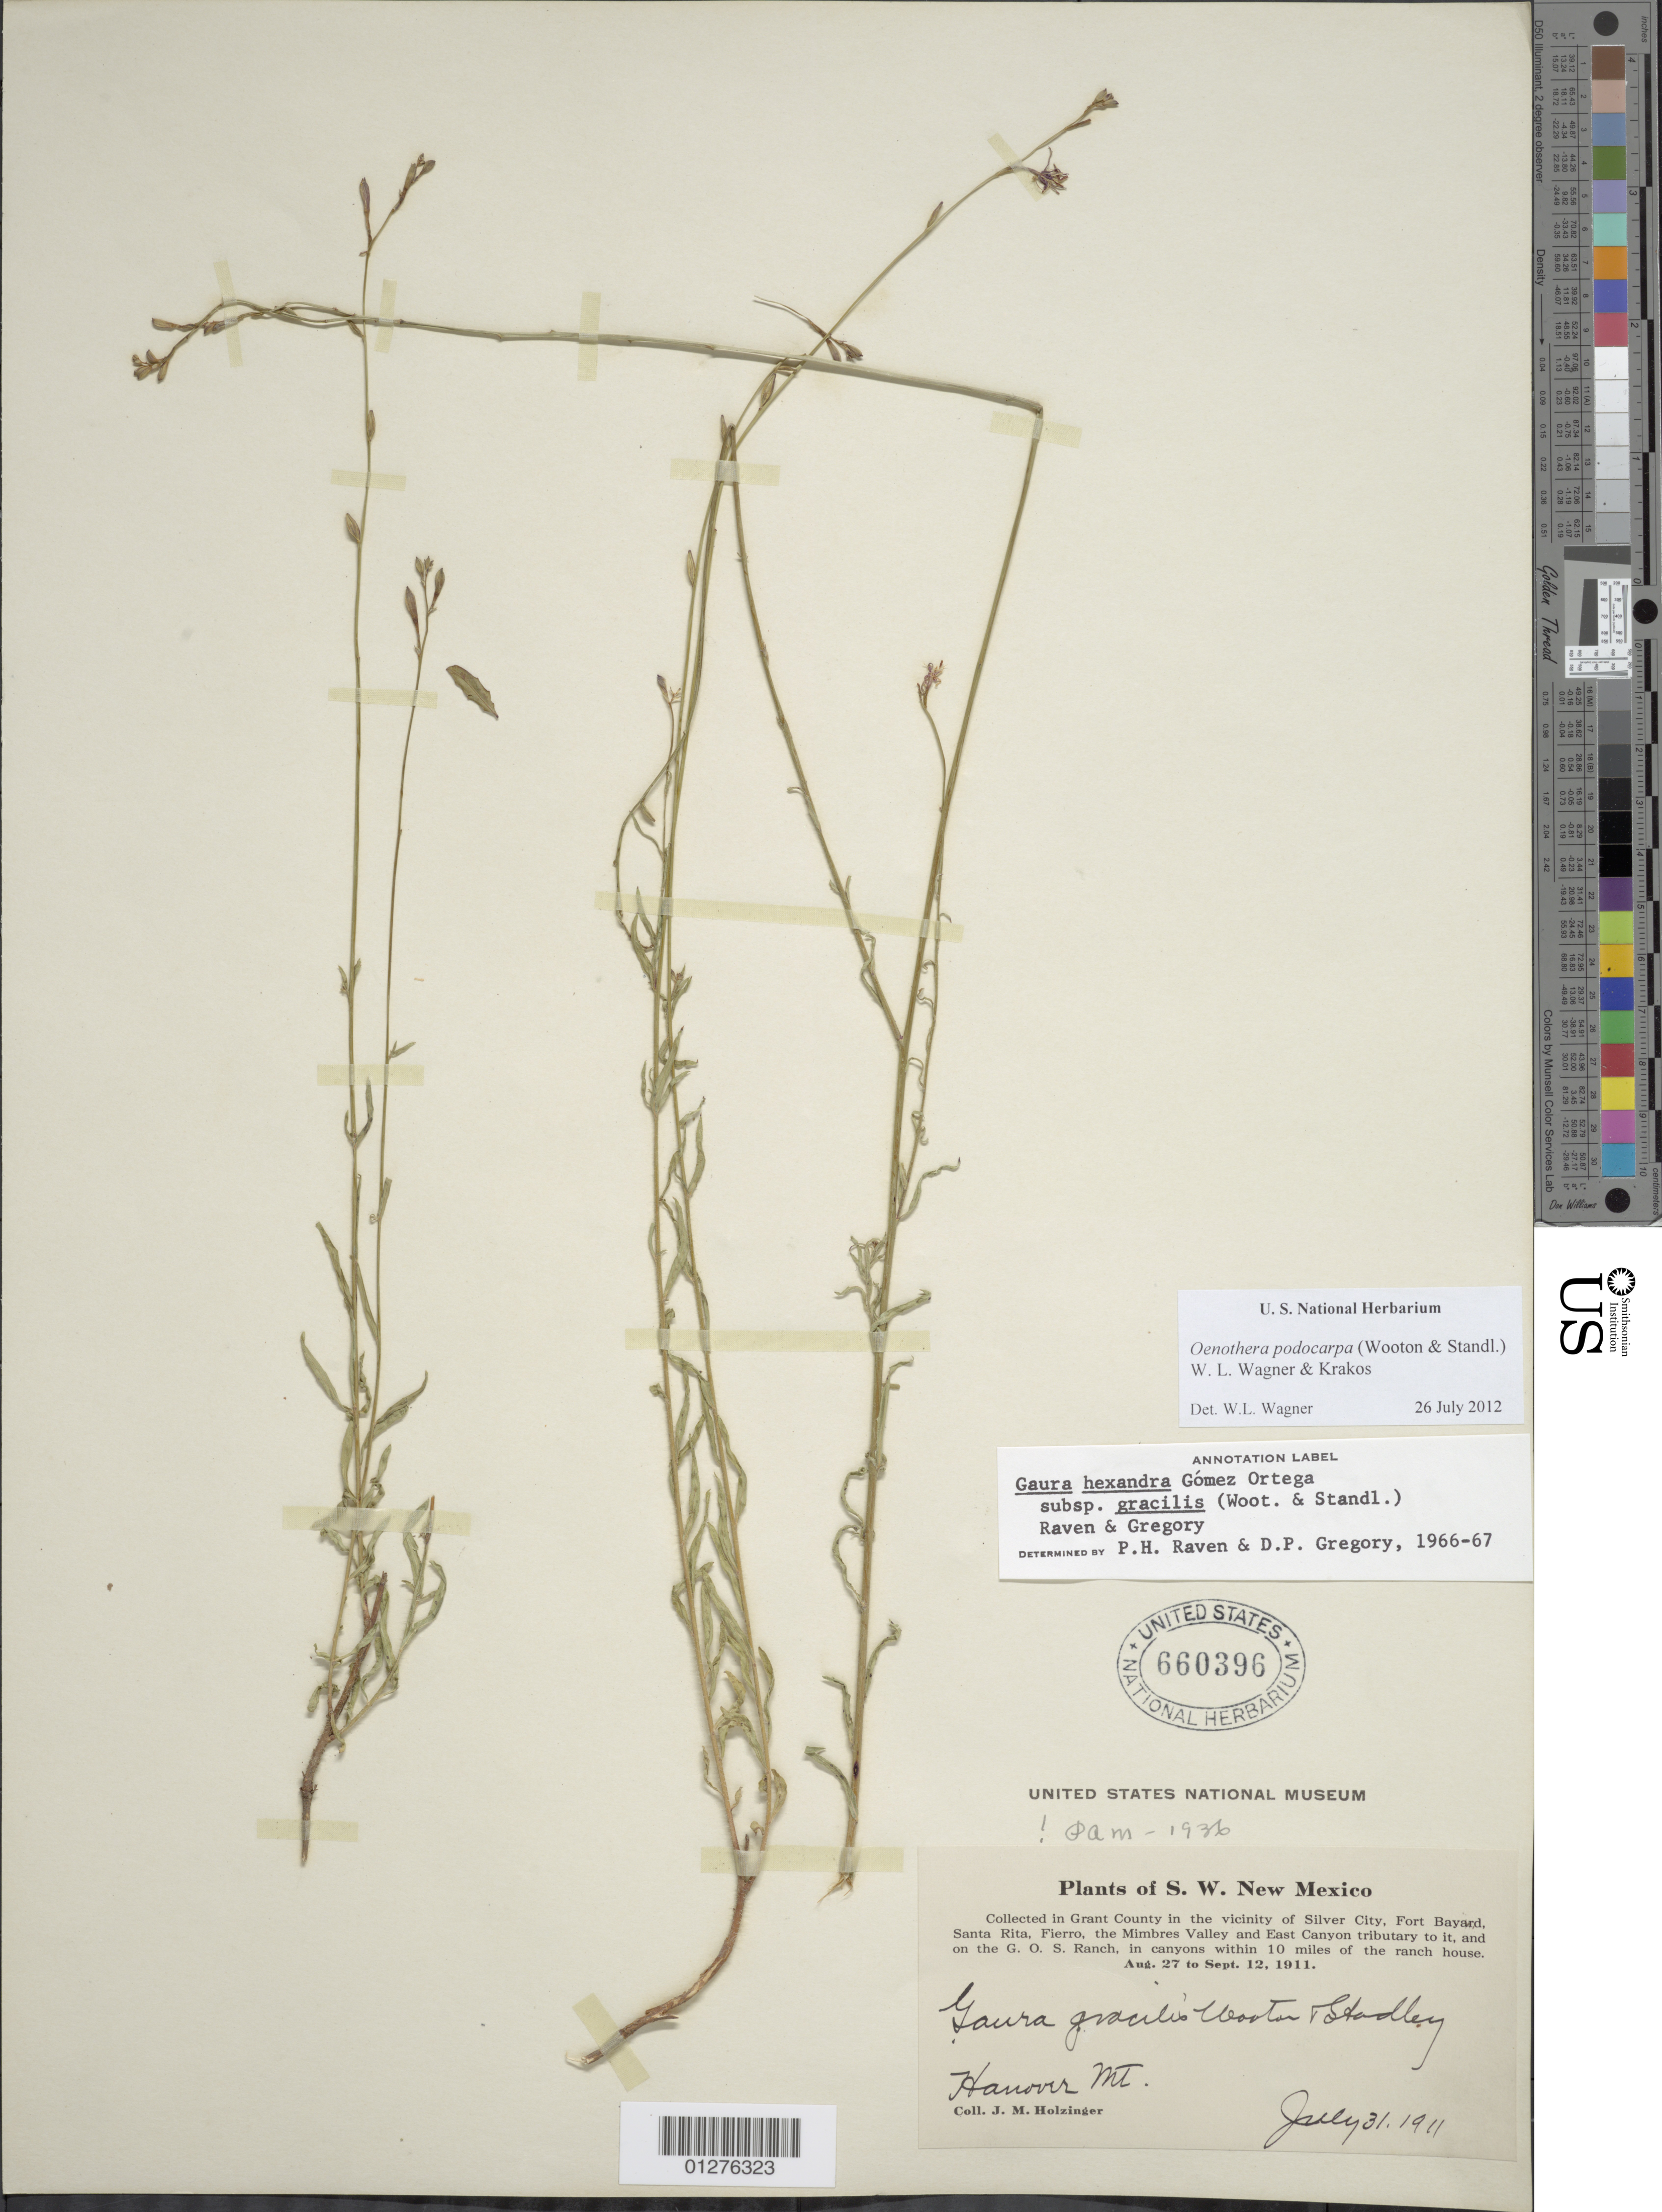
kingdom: Plantae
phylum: Tracheophyta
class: Magnoliopsida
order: Myrtales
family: Onagraceae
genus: Oenothera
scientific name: Oenothera podocarpa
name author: (Wooton & Standl.) Krakos & W.L. Wagner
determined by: Wagner, W. L., (BOT), Smithsonian Institution - National Museum of Natural History (UNITED STATES)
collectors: J. M. Holzinger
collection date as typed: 31 Jul 1911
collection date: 1911-07-31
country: United States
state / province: New Mexico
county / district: Grant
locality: Hanover mt.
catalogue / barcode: US 660396